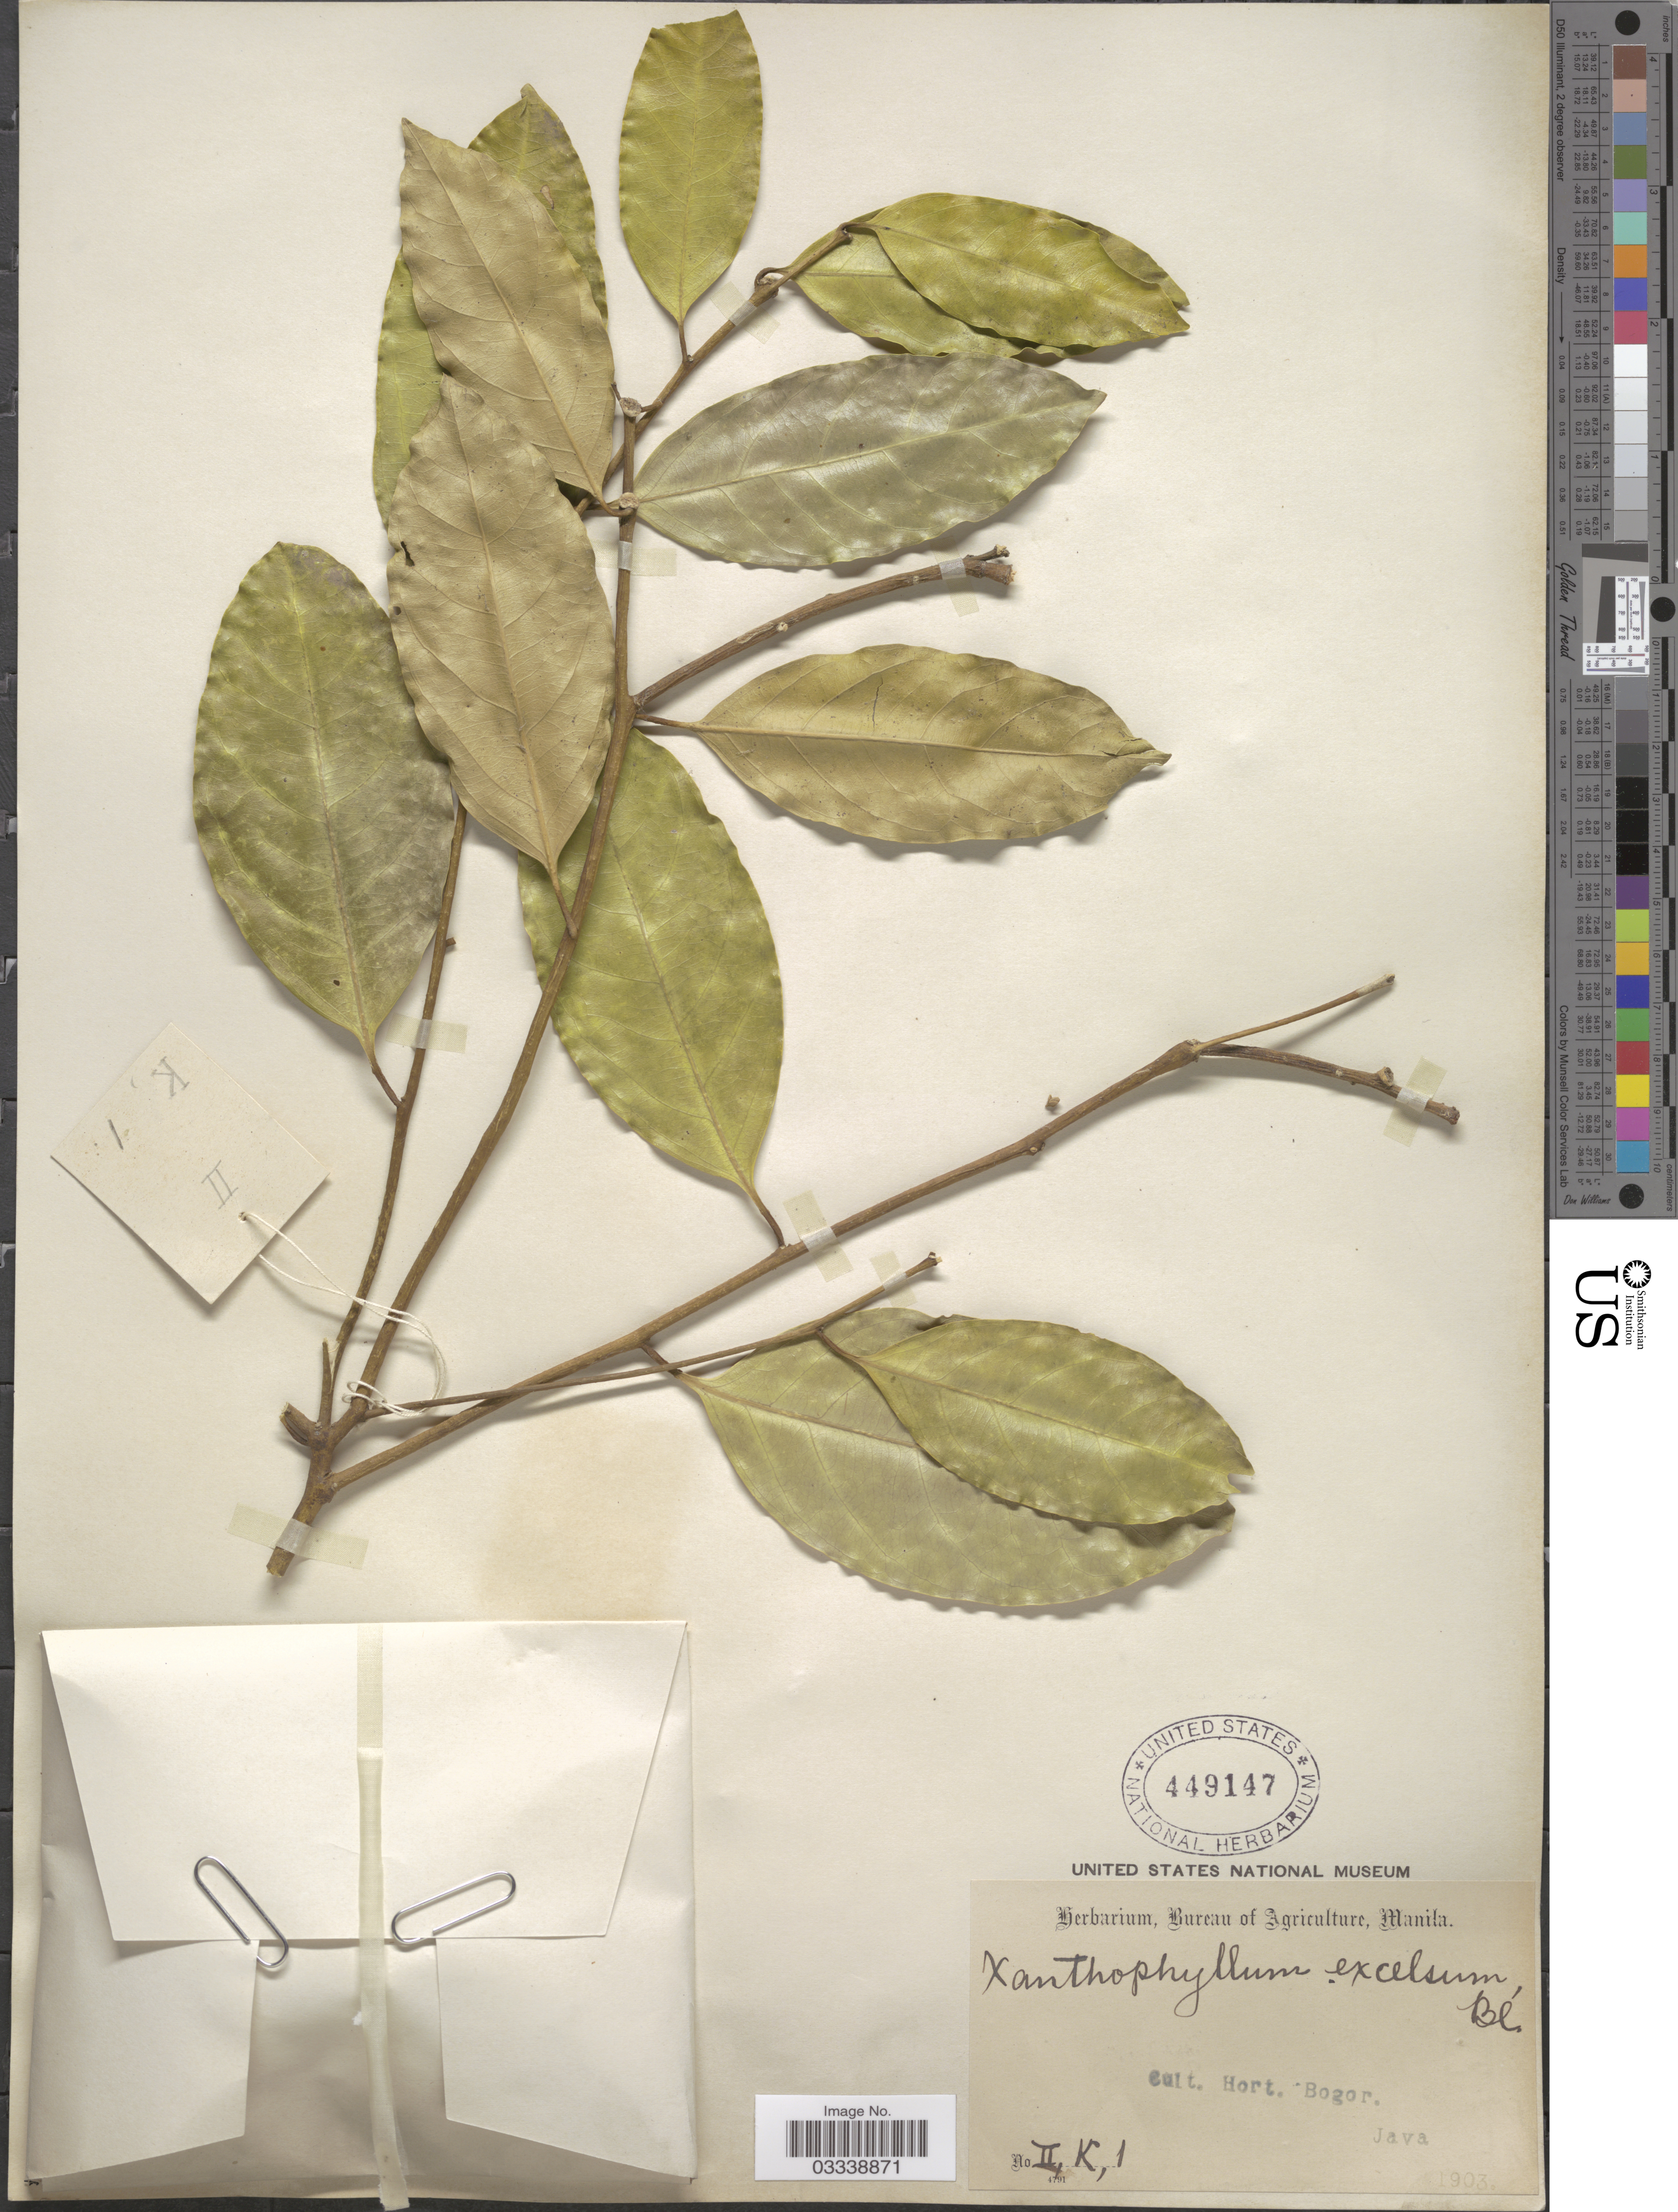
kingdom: Plantae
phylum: Tracheophyta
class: Magnoliopsida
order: Fabales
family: Polygalaceae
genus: Xanthophyllum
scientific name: Xanthophyllum flavescens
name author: Roxb.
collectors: ex Herb. Bur. Agric. Manila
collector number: II, K, 1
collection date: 1903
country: Indonesia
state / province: Java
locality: Cult. Hort. Bogor. Java.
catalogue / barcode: US 449147